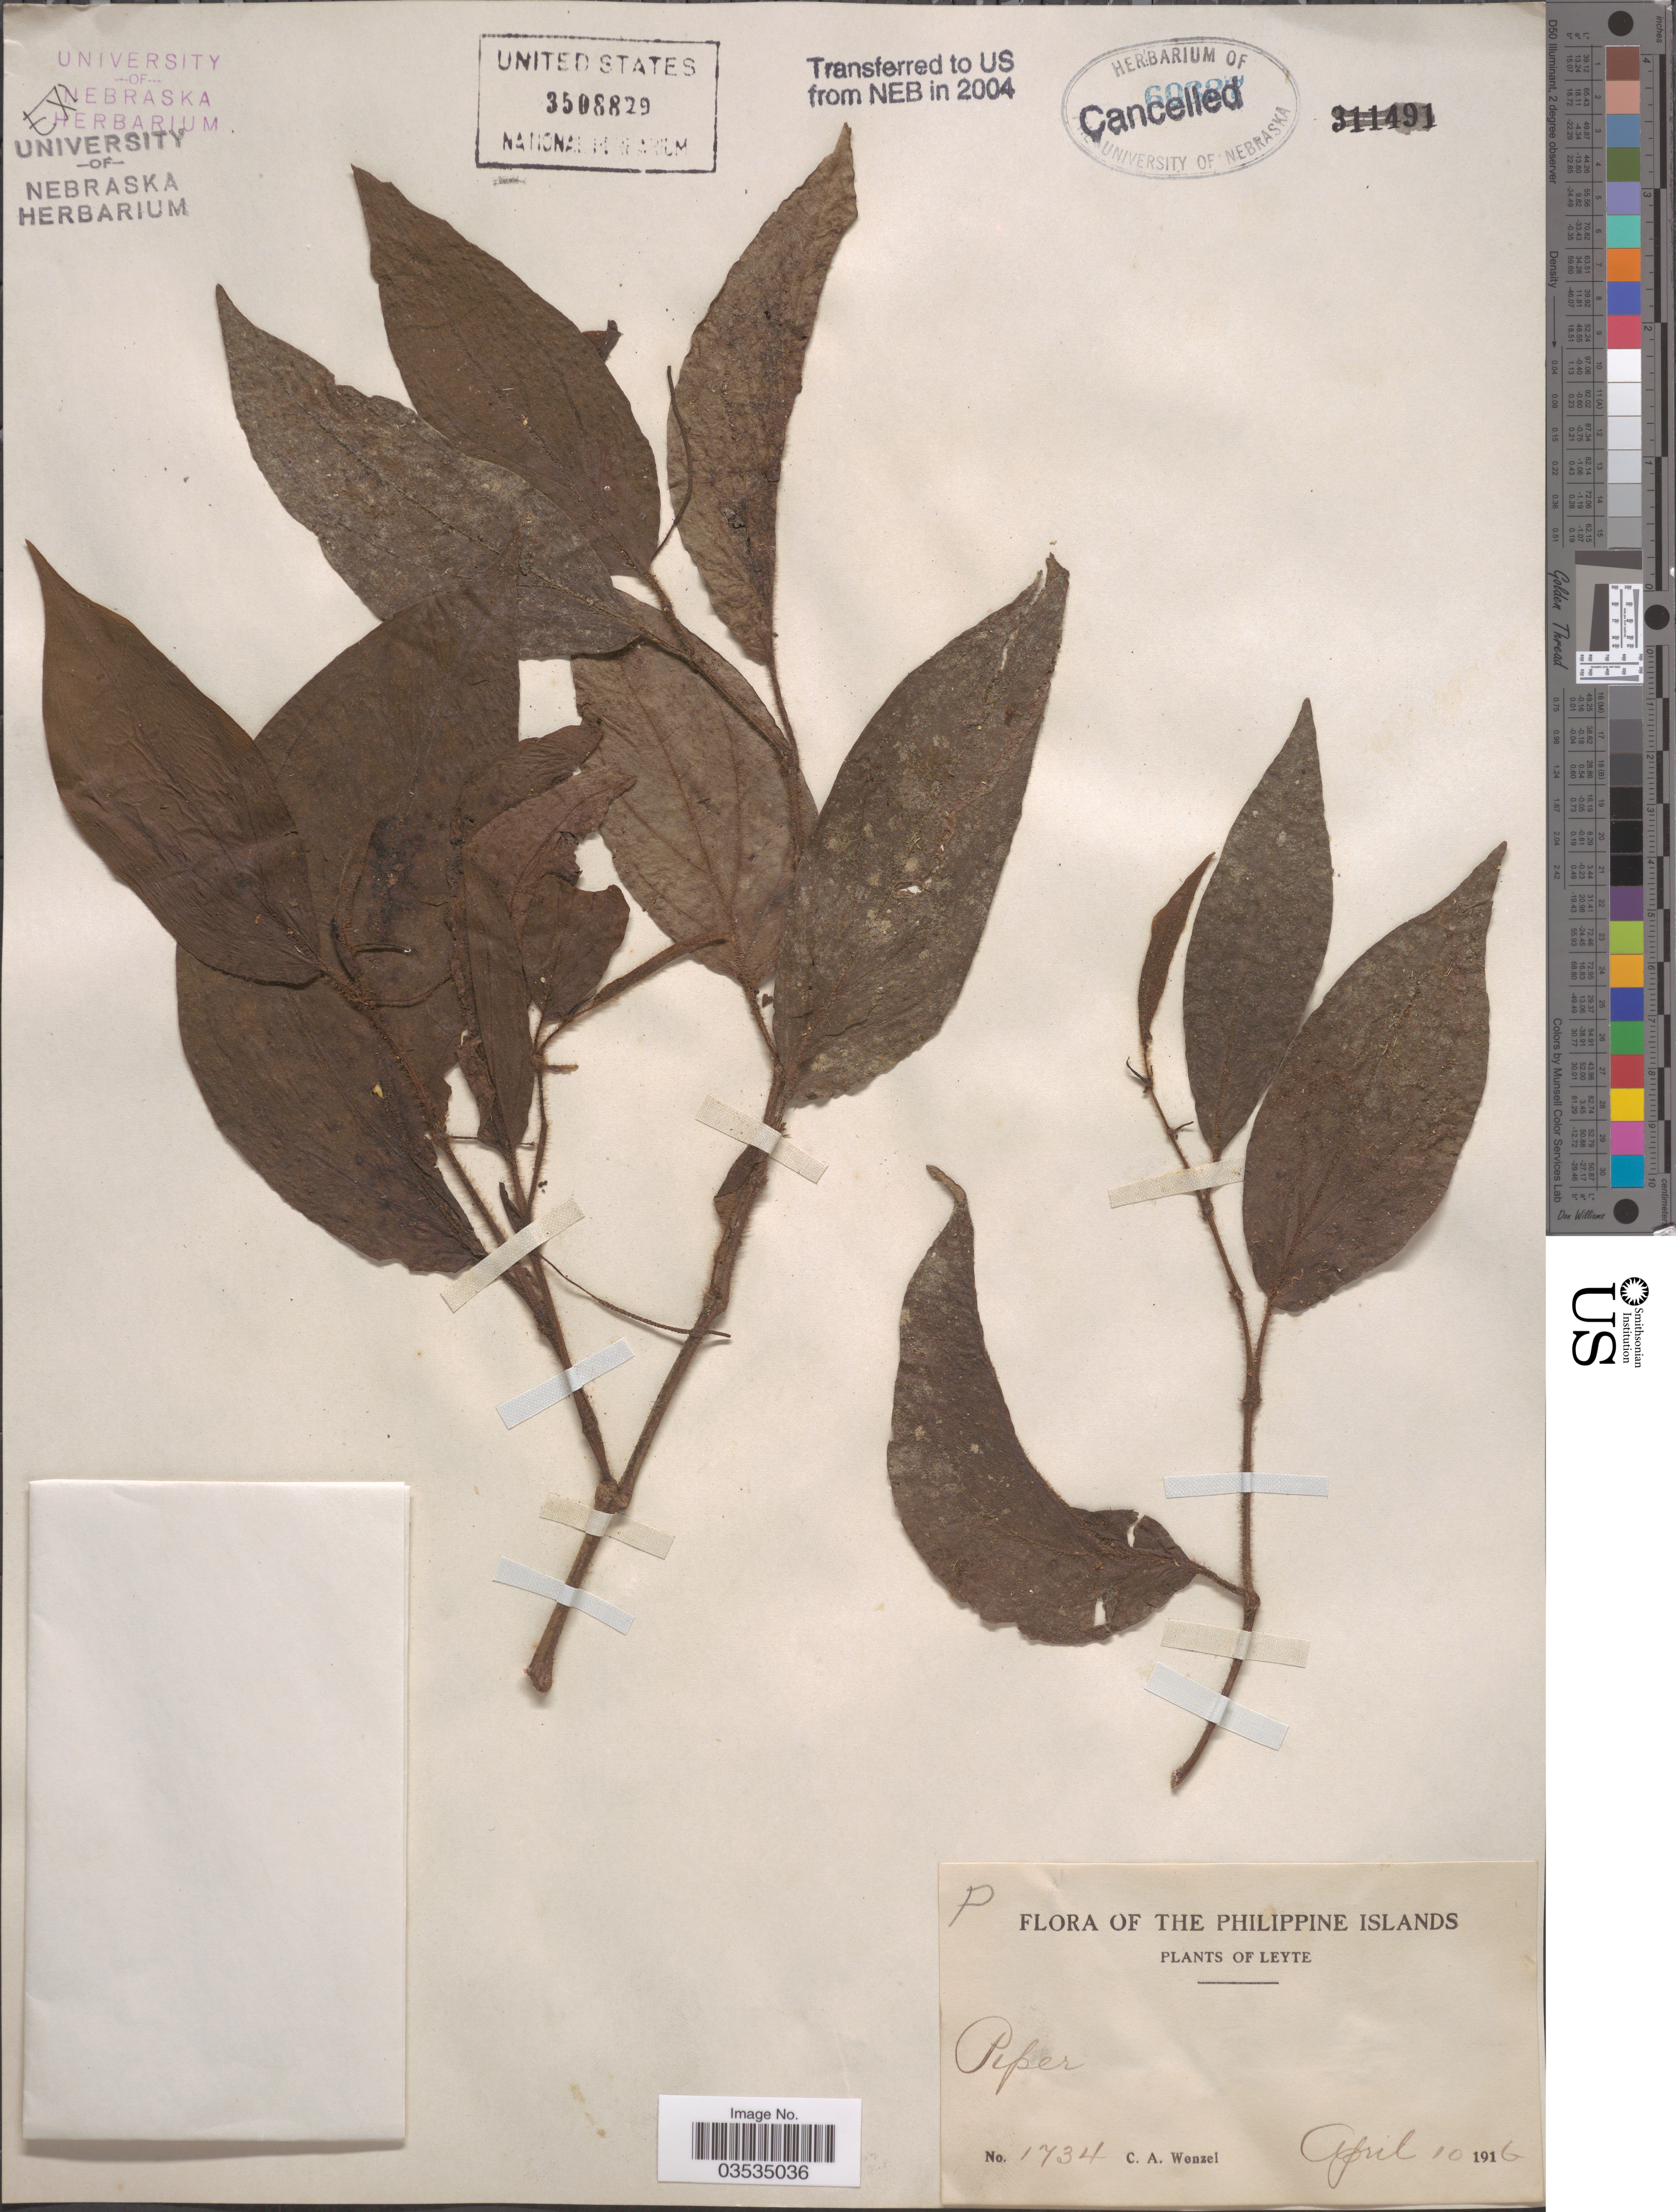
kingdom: Plantae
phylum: Tracheophyta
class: Magnoliopsida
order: Piperales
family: Piperaceae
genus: Piper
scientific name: Piper sp.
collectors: C. Wenzel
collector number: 1734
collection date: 1916-04-10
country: Philippines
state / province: Eastern Visayas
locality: Philippine Islands. Leyte.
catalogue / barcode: US 3508829